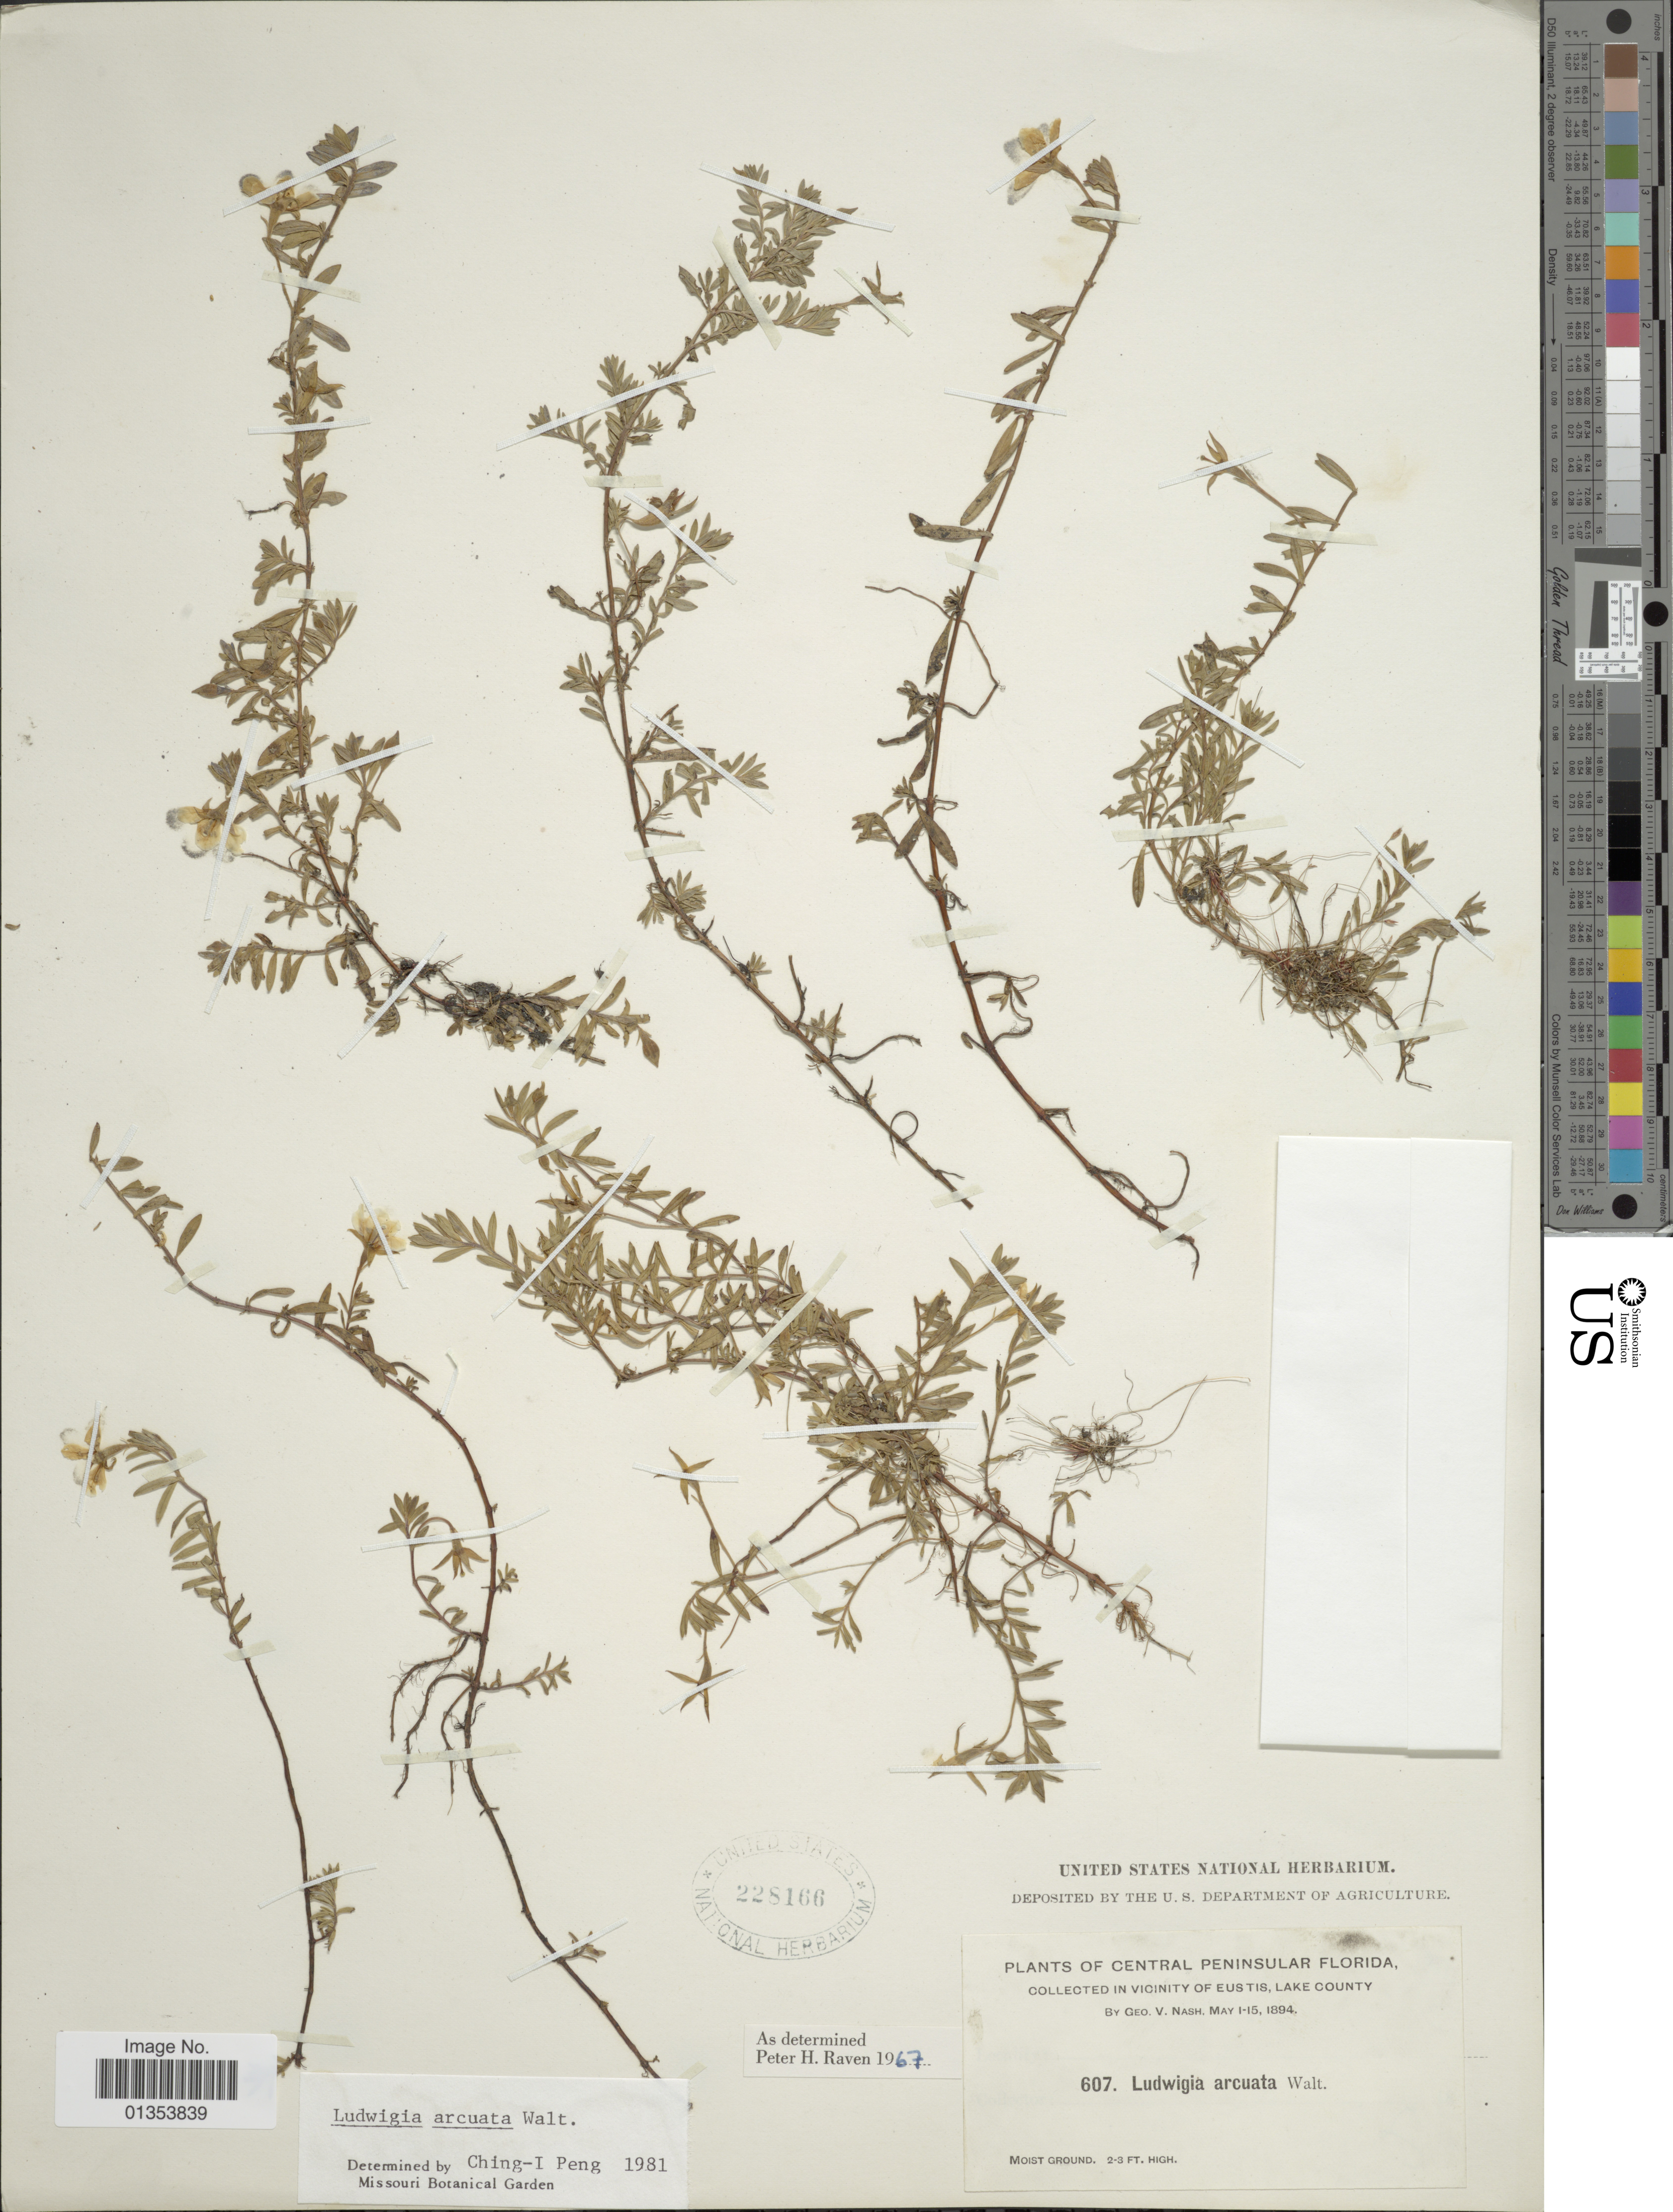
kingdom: Plantae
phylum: Tracheophyta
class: Magnoliopsida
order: Myrtales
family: Onagraceae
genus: Ludwigia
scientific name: Ludwigia arcuata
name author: Walter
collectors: G. V. Nash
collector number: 607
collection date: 1894-05-01/1894-05-15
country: United States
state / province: Florida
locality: Vicinity of Eustis, Lake County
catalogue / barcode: US 228166